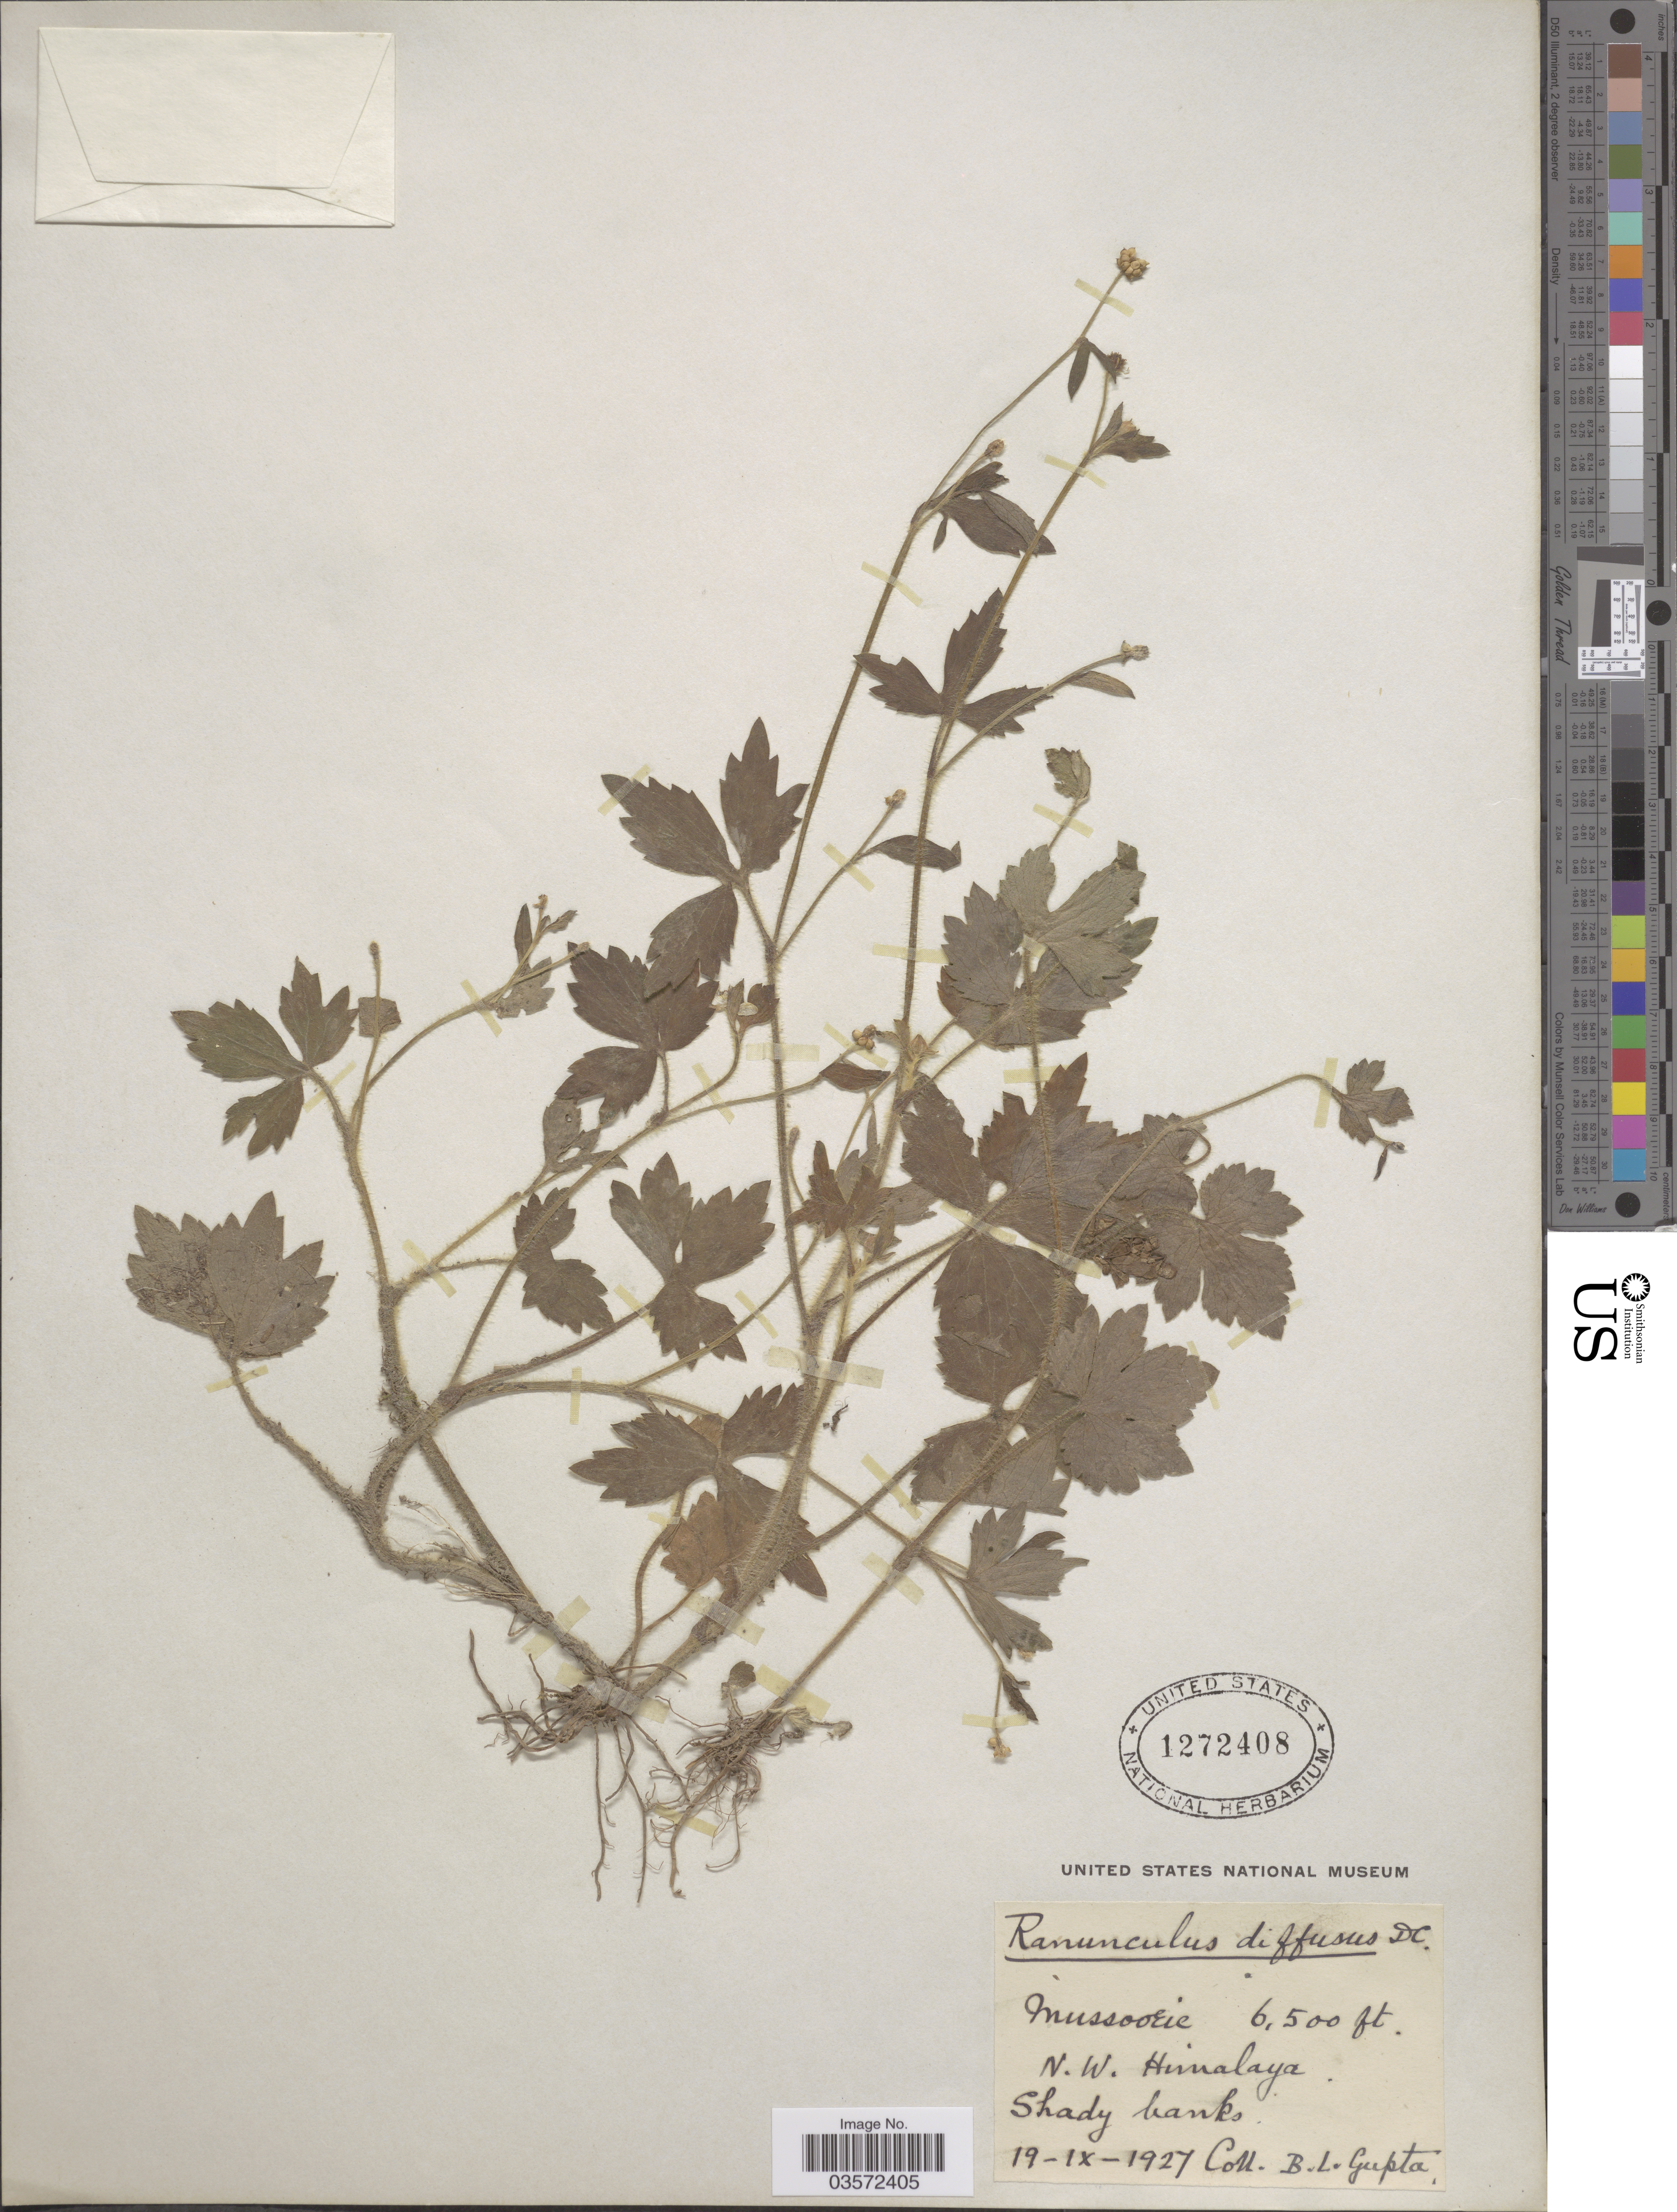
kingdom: Plantae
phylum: Tracheophyta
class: Magnoliopsida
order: Ranunculales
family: Ranunculaceae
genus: Ranunculus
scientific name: Ranunculus diffusus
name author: DC.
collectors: B. L. Gupta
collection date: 1927-09-19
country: India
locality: Mussoorie, N.W. Himalaya.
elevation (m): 1981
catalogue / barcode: US 1272408